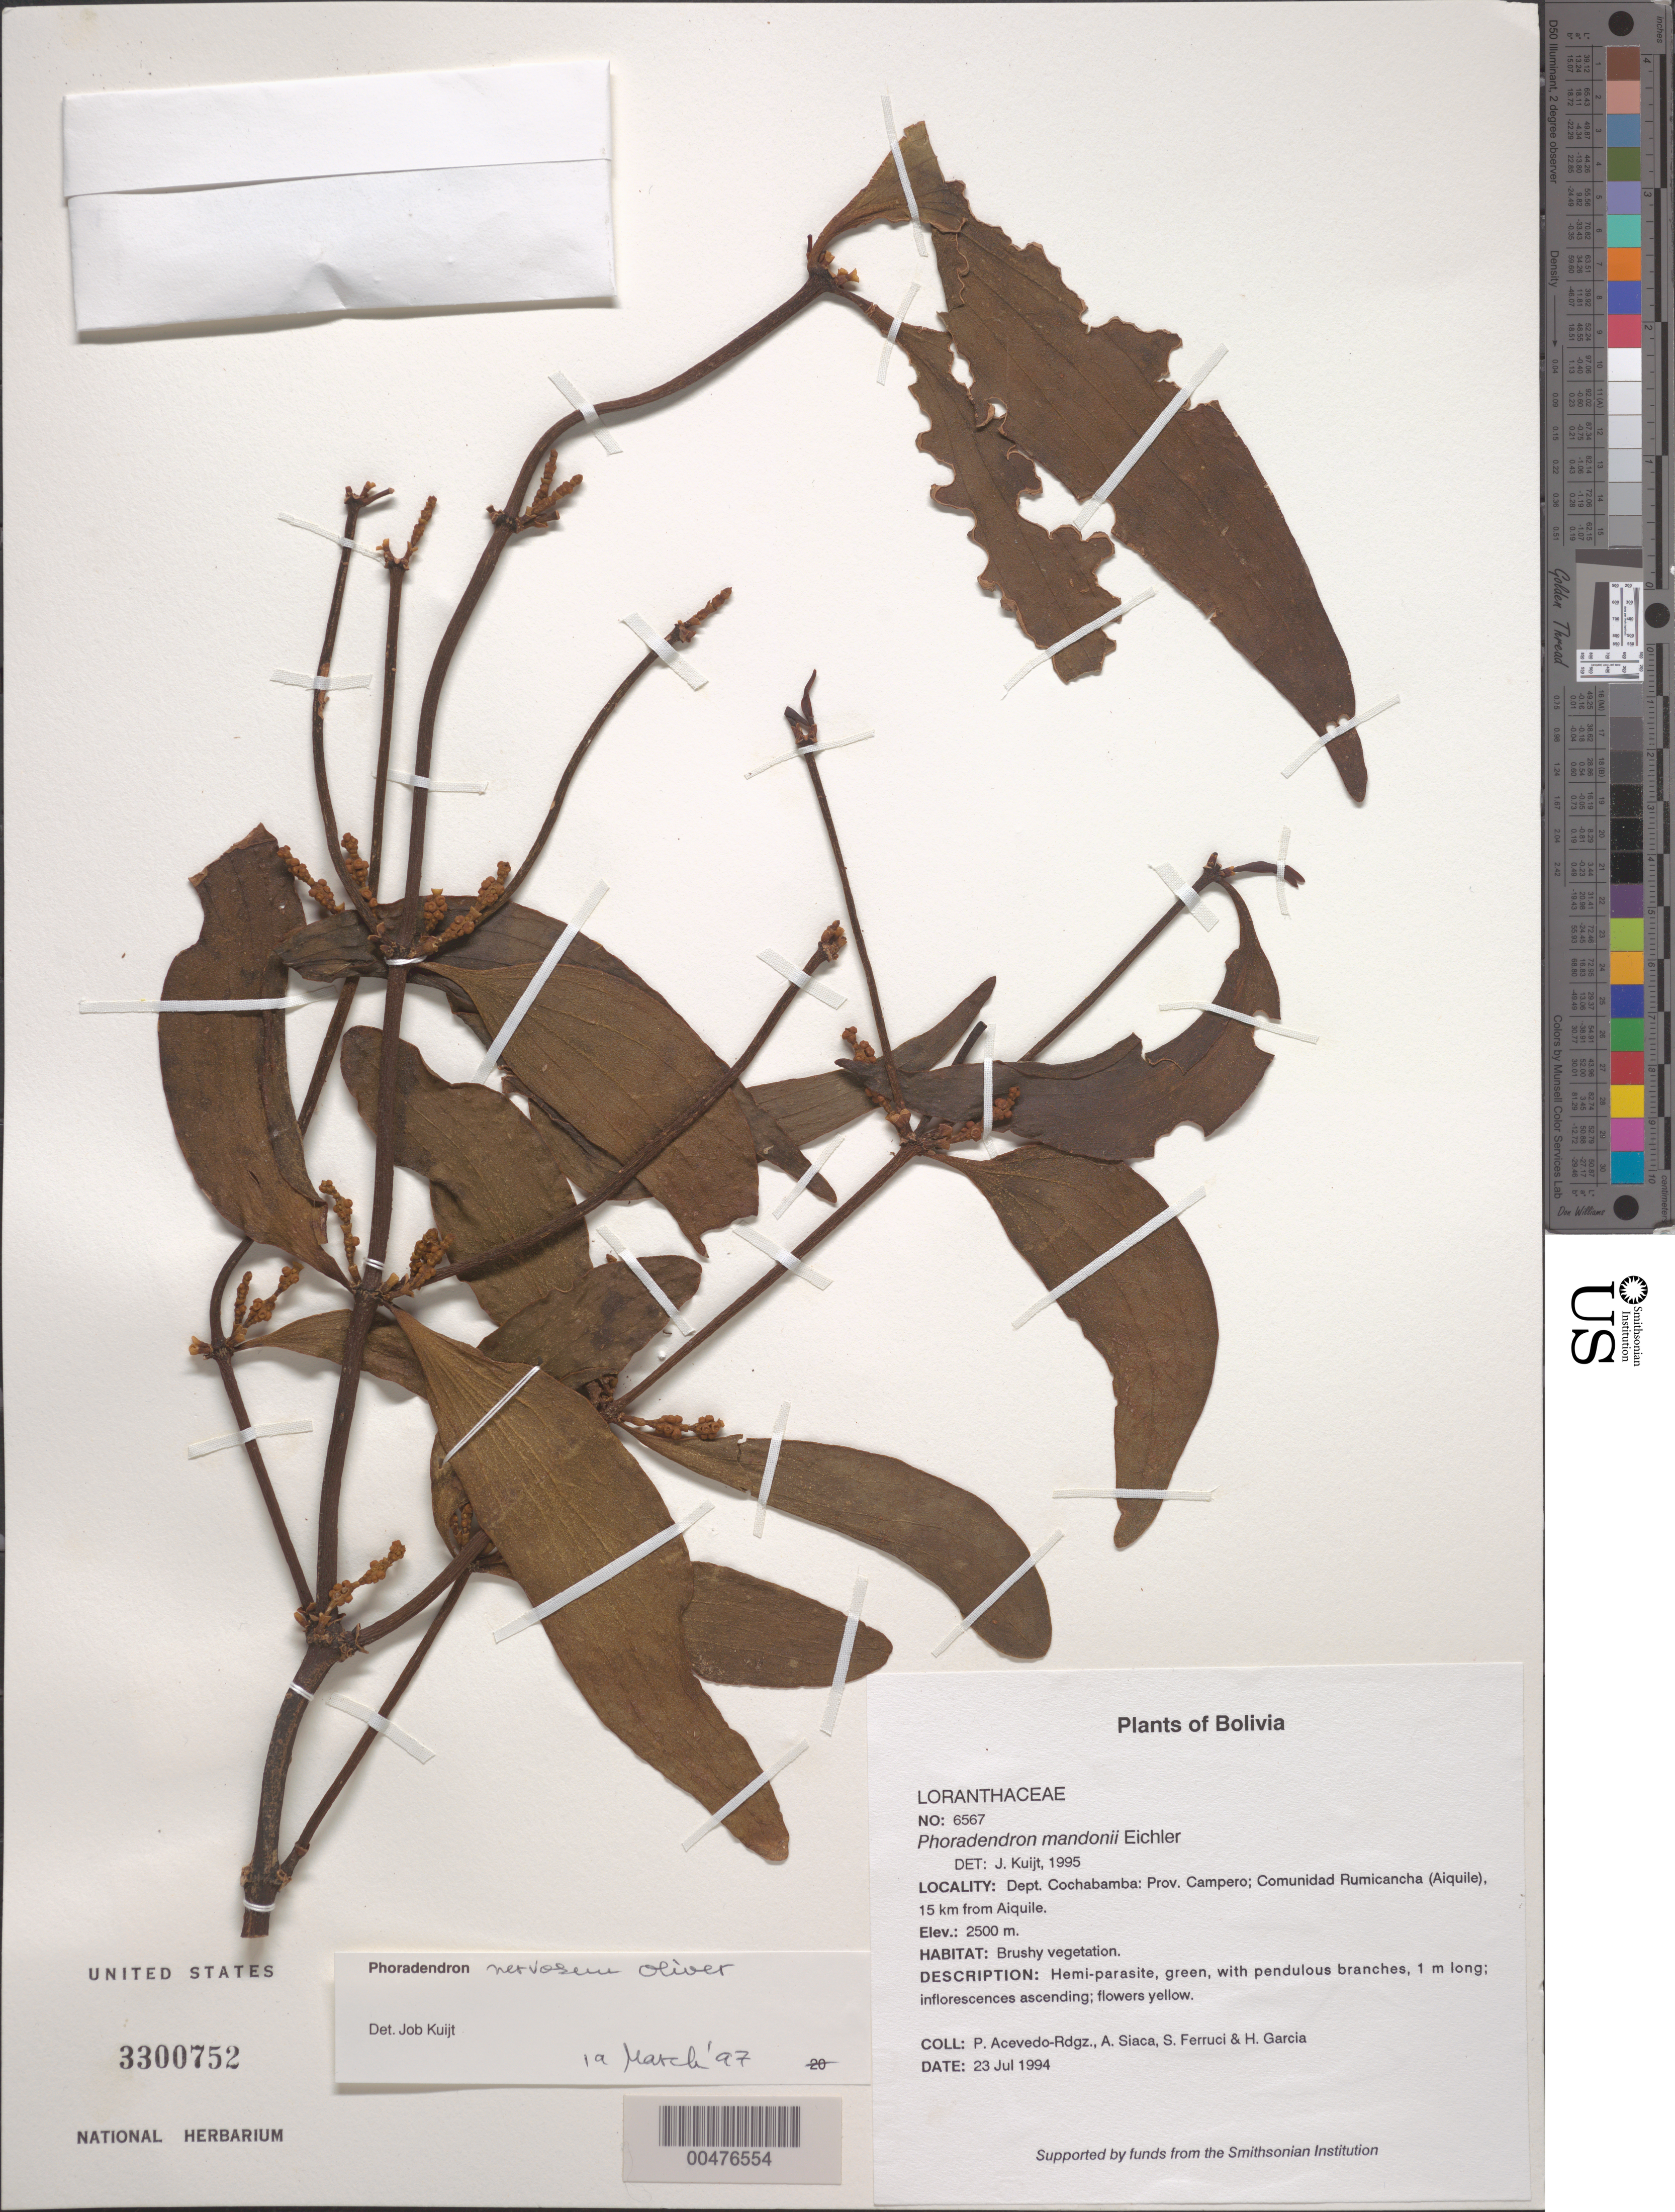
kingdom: Plantae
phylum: Tracheophyta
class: Magnoliopsida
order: Santalales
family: Viscaceae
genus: Phoradendron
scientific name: Phoradendron nervosum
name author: Oliv.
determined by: Kuijt, Job, (CANADA)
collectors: P. Acevedo-Rodr., A. Siaca, S. Ferrucci & H. Garcia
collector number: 6567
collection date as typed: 23 Jul 1994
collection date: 1994-07-23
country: Bolivia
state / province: Cochabamba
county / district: Campero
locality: Depart. Cochabamba; Prov. Campero; Comunidad Rumicancha (Aiquile), 15 km from Aiquile.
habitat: Brushy vegetation.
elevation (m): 2500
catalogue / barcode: US 3300752